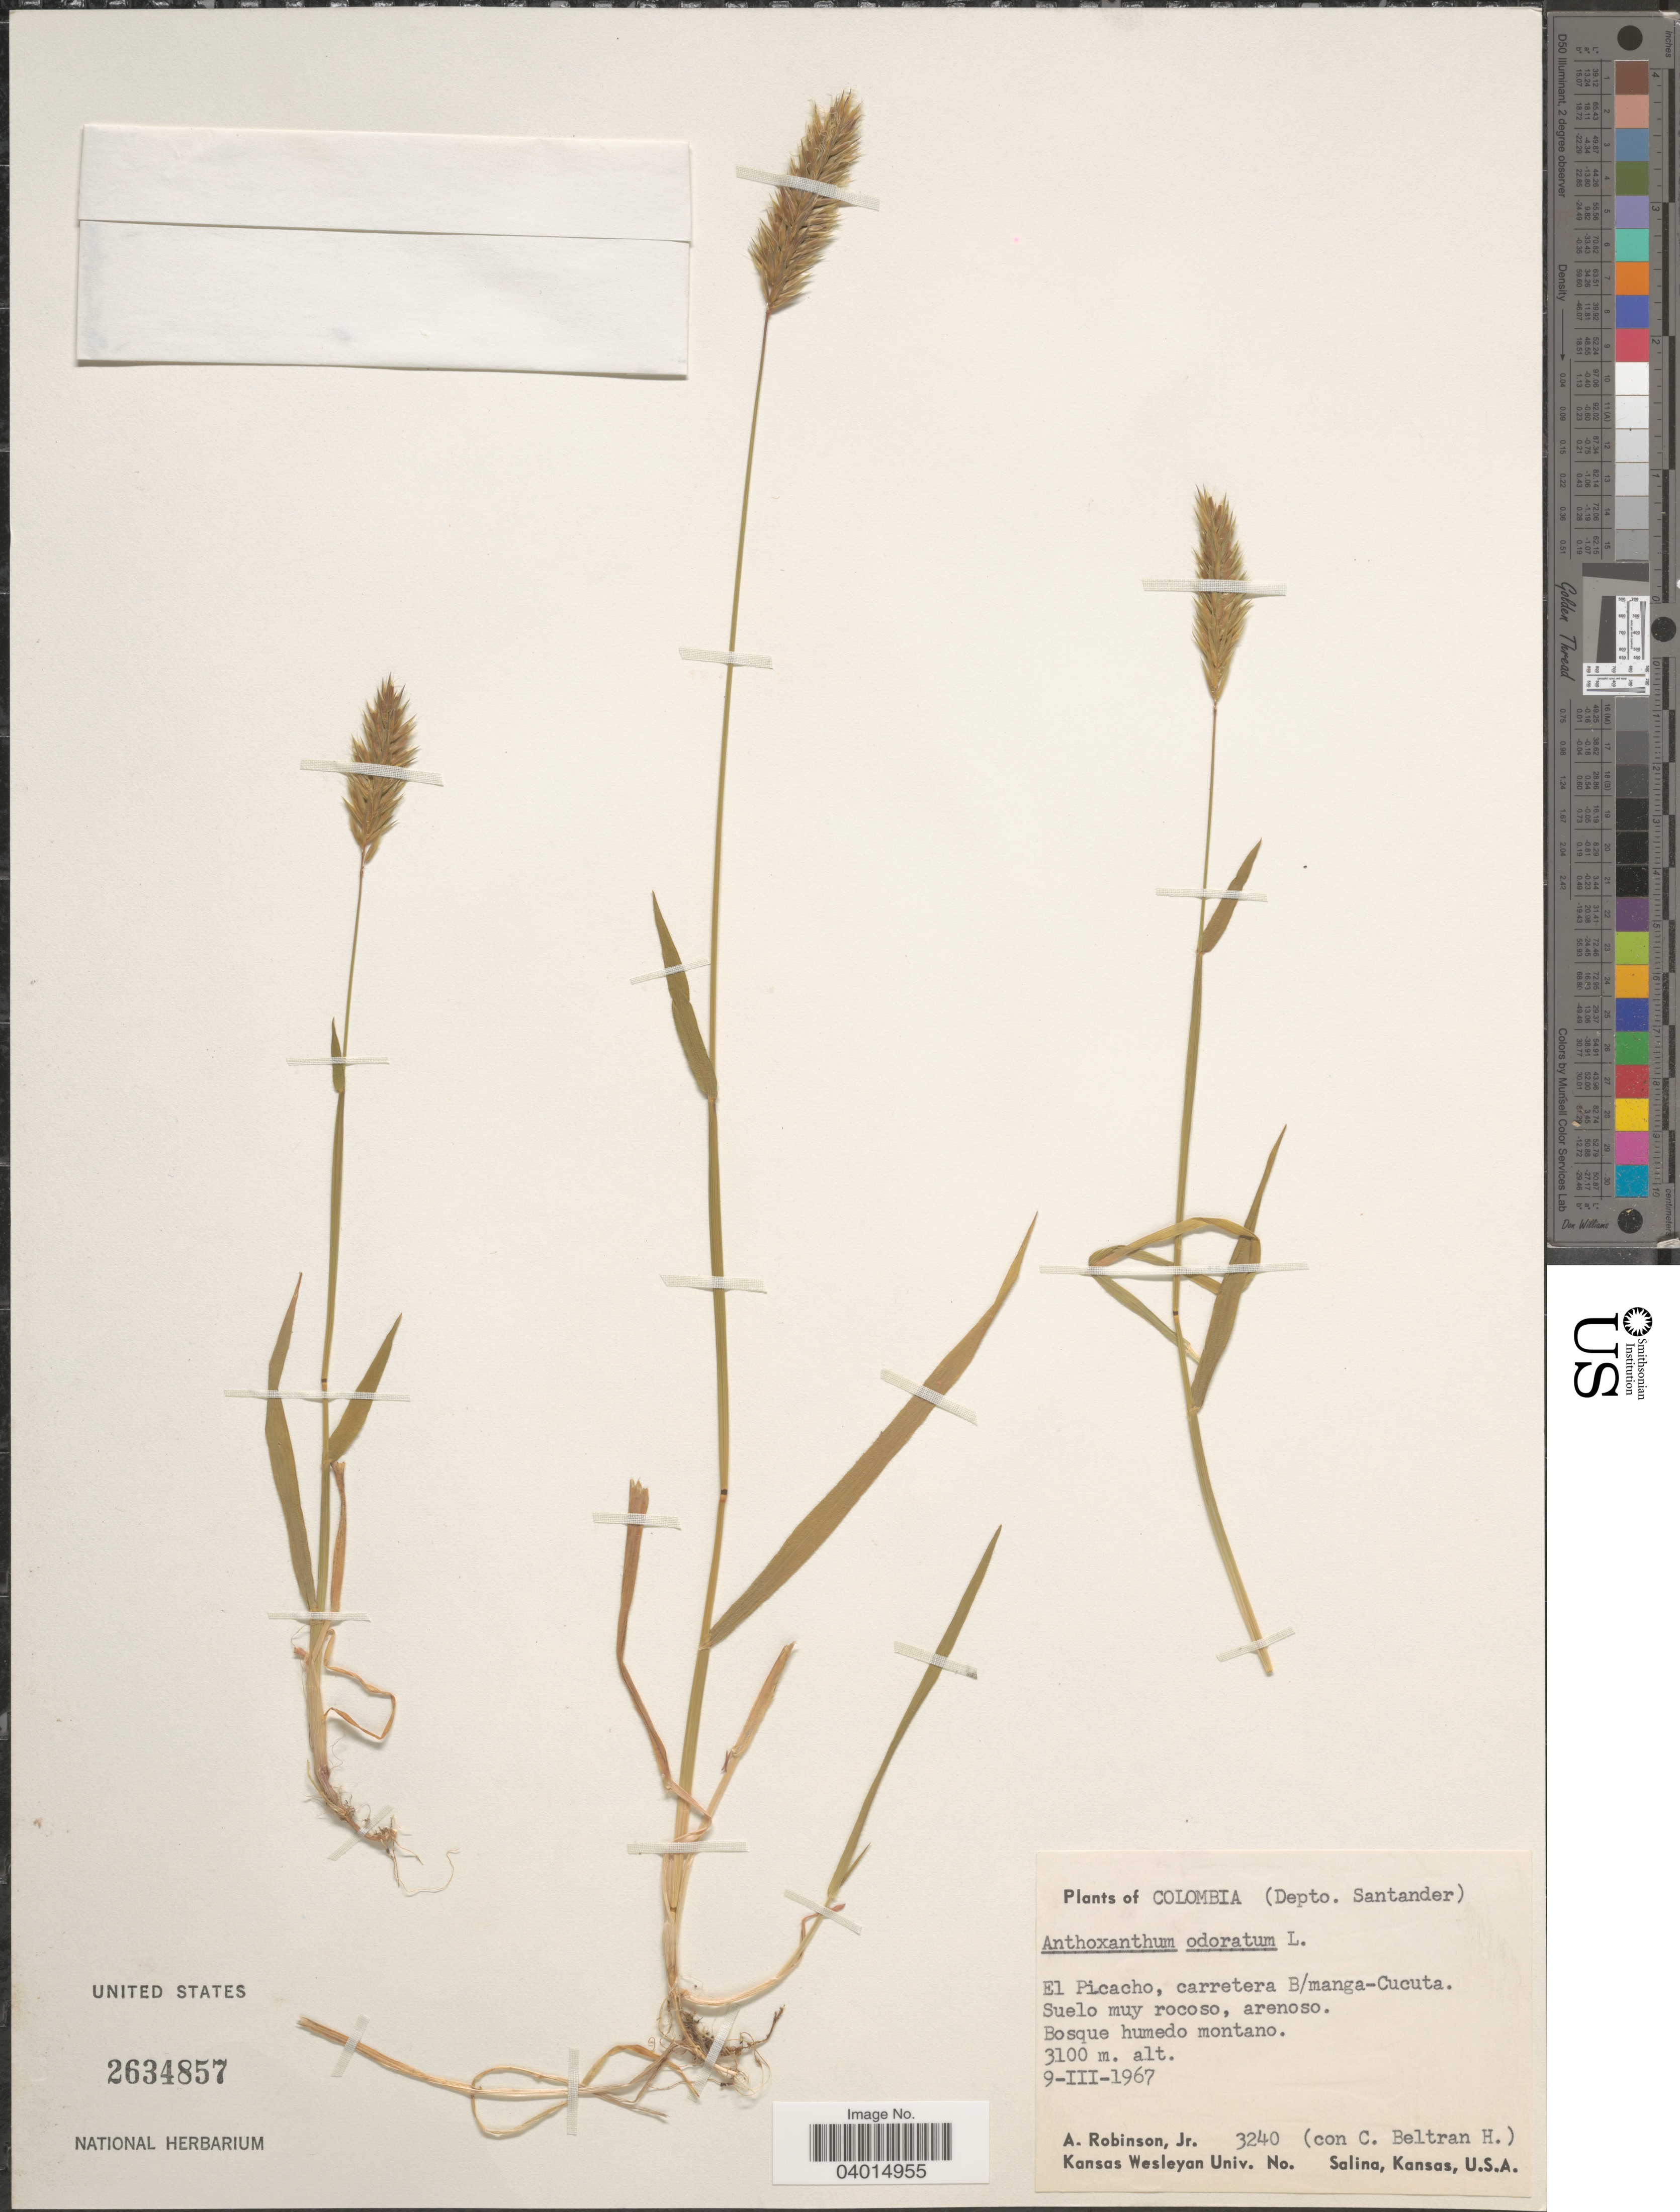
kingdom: Plantae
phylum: Tracheophyta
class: Liliopsida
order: Poales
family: Poaceae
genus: Anthoxanthum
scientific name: Anthoxanthum odoratum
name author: L.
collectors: A. Robinson Jr. & C. Beltran H.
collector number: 3240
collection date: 1967-03-09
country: Colombia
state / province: Santander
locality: Depto. Santander. El Picacho, carretera B/manga-Cucuta.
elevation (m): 3100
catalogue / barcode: US 2634857